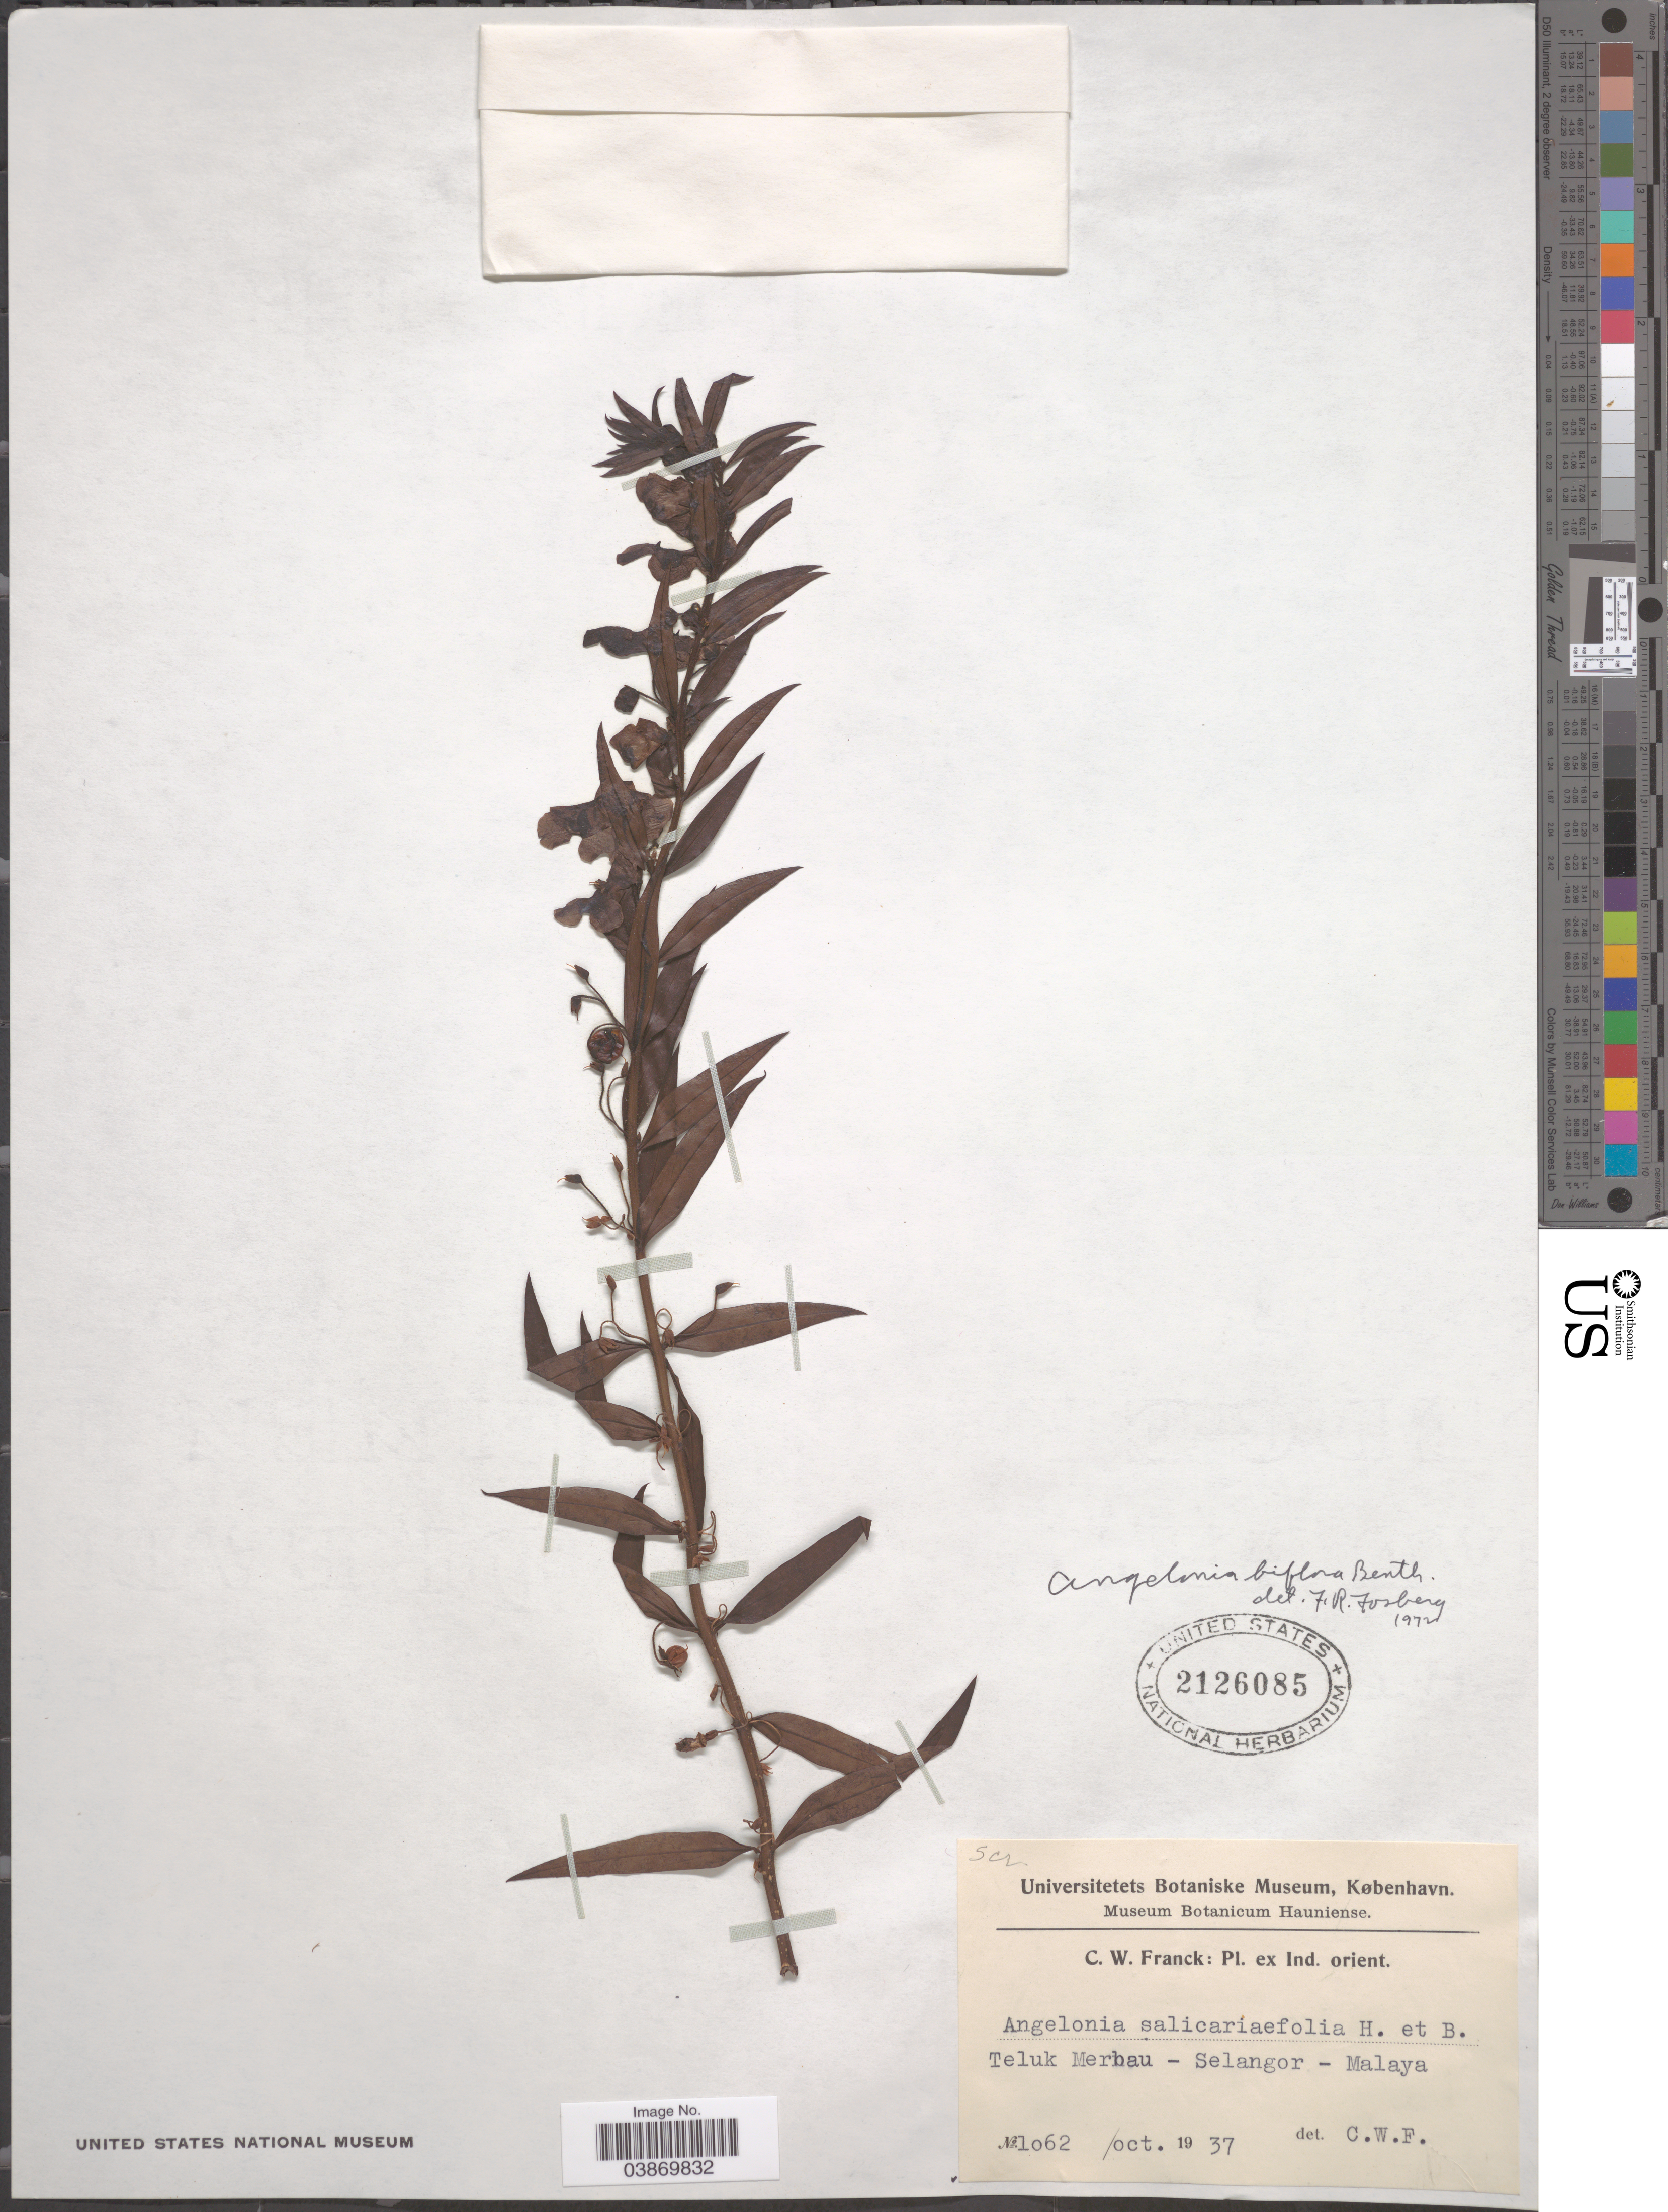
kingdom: Plantae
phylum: Tracheophyta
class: Magnoliopsida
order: Lamiales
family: Plantaginaceae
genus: Angelonia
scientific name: Angelonia biflora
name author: Benth.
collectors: C. Franck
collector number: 1062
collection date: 1937-10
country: Malaysia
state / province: Selangor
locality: Teluk Merbau - Malaya.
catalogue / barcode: US 2126085